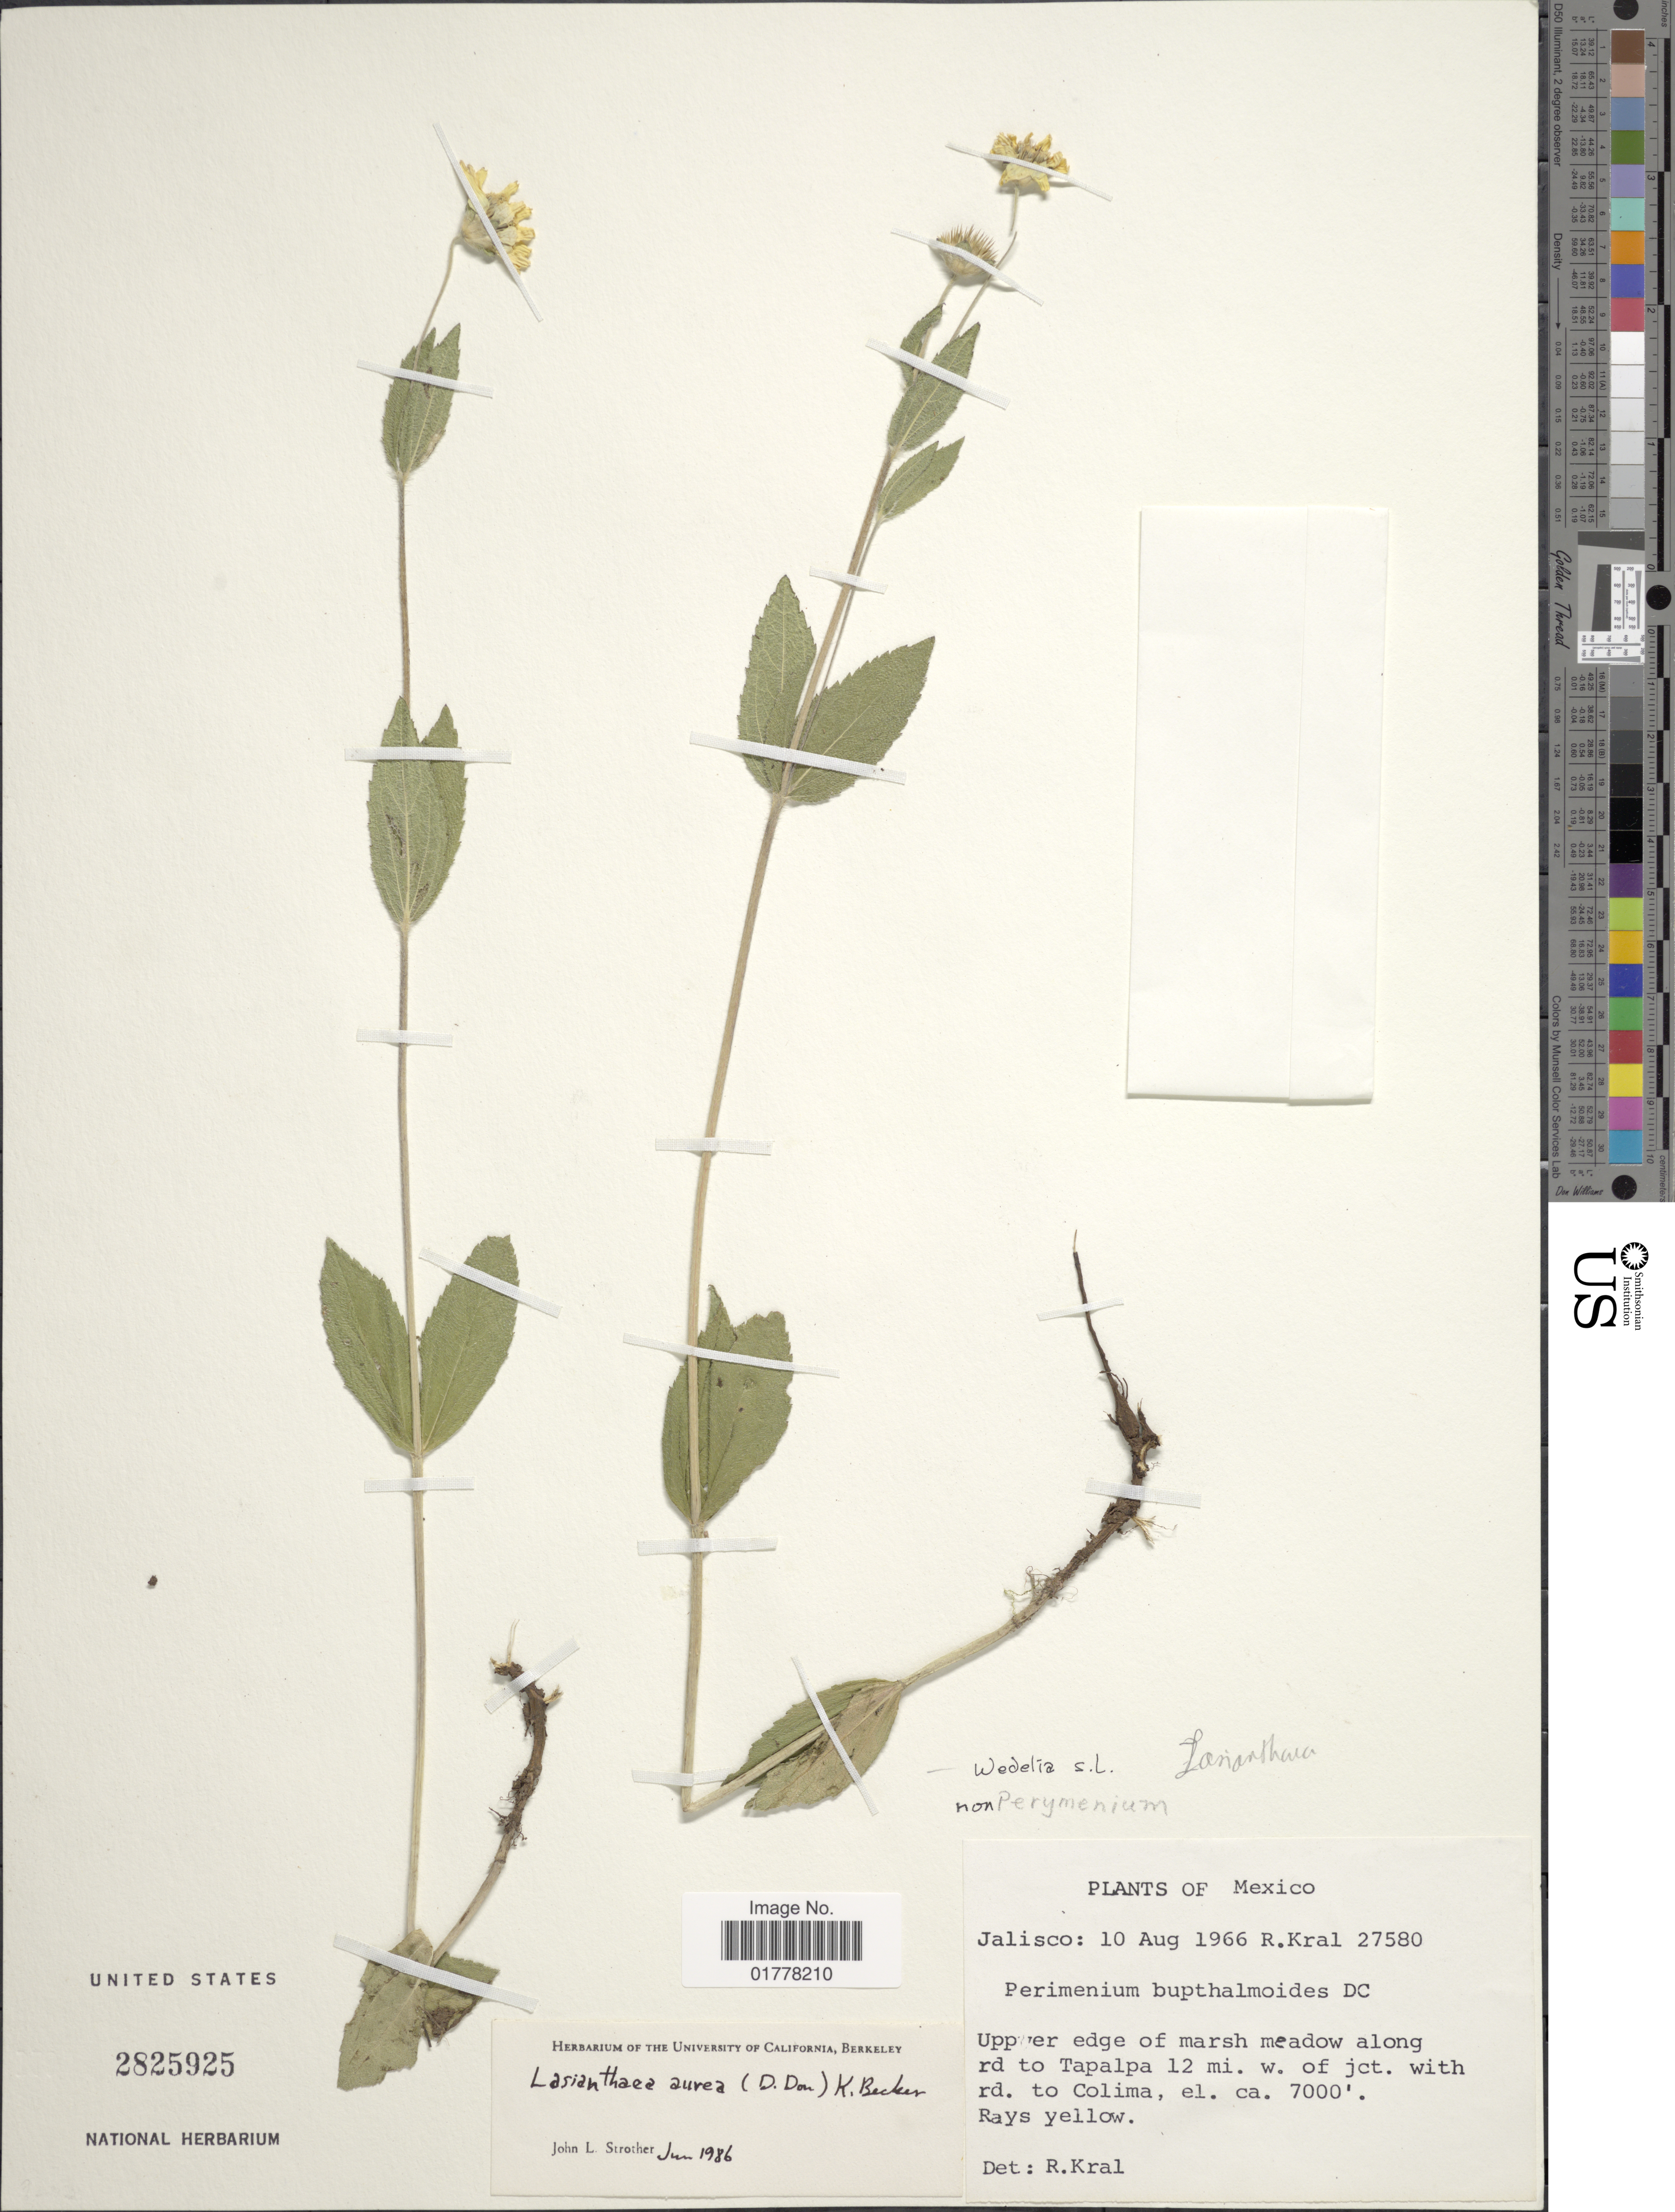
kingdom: Plantae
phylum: Tracheophyta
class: Magnoliopsida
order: Asterales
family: Asteraceae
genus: Lasianthaea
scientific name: Lasianthaea aurea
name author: (D. Don) K.M. Becker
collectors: R. Kral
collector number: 27580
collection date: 1966-08-10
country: Mexico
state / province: Jalisco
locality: Upper edge of marsh meadow along rd to Tapalpa 12 mi. w. of jct. with rd. to Colima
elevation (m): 2134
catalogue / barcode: US 2825925